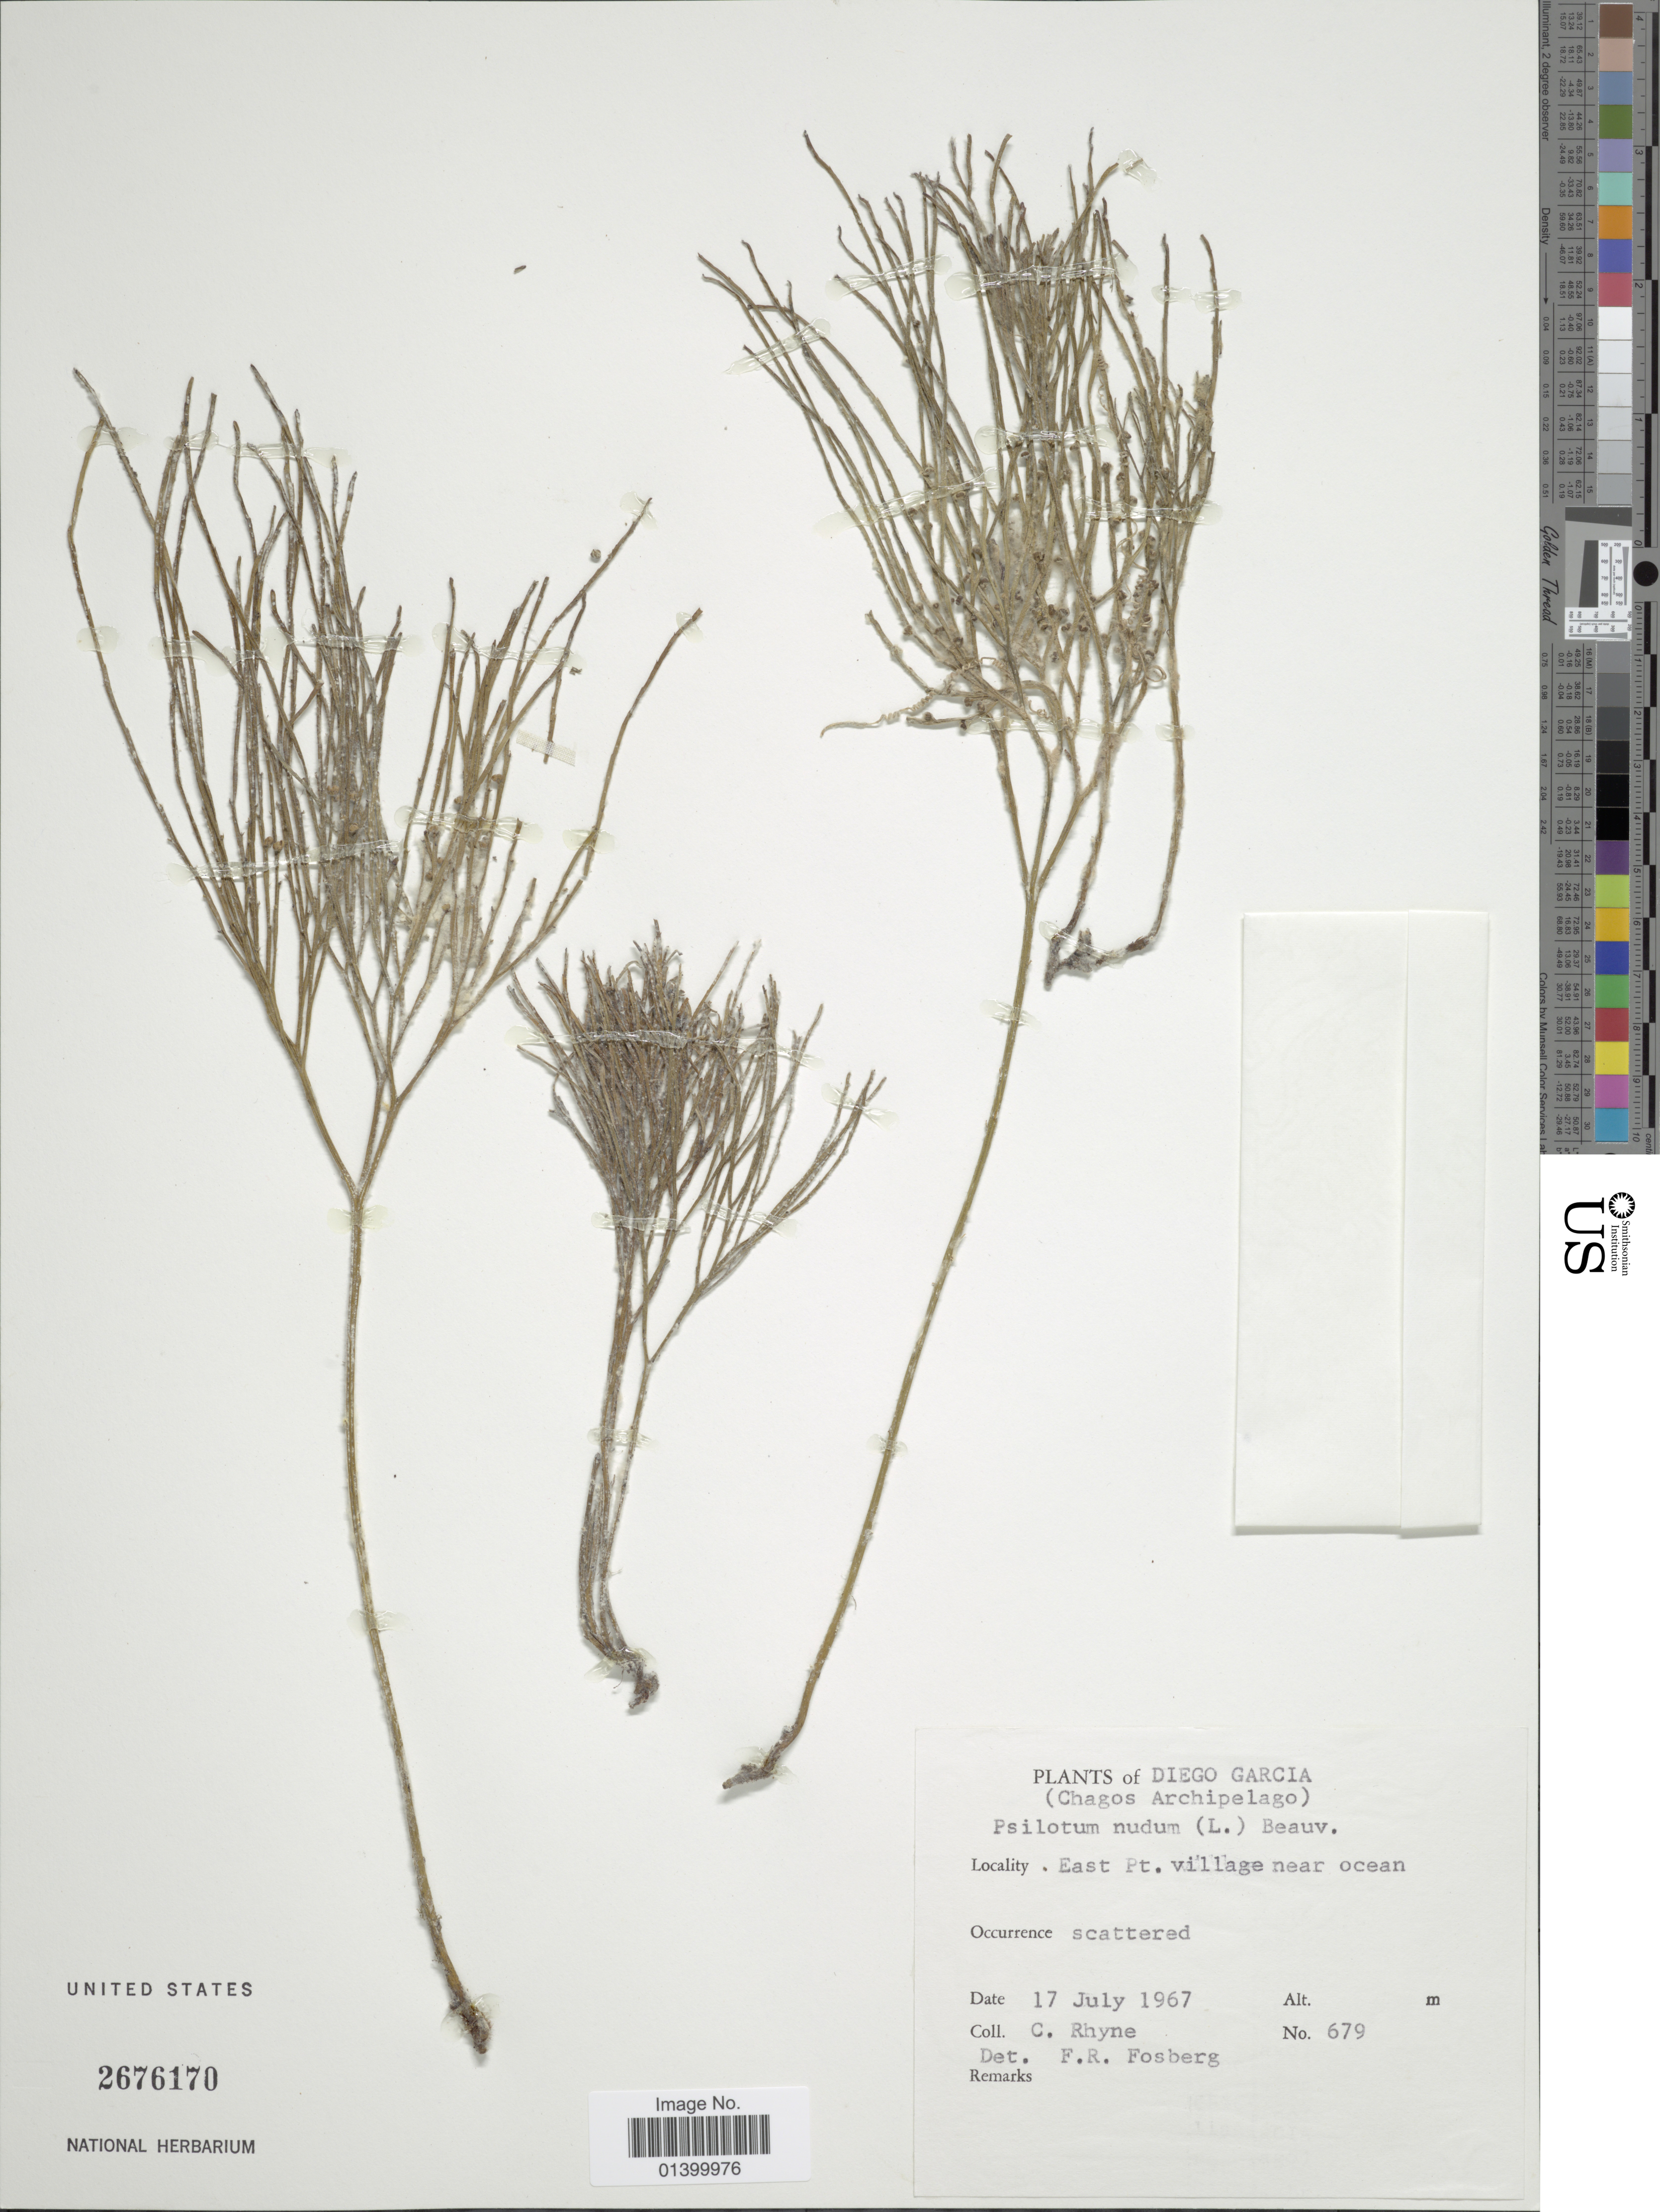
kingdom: Plantae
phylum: Tracheophyta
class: Polypodiopsida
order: Psilotales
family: Psilotaceae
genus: Psilotum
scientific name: Psilotum nudum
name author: (L.) P. Beauv.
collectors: C. Rhyne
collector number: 679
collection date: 1967-07-17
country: British Indian Ocean Territory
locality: Diego Garcia (Chagos Archipelago). East Pt. village near ocean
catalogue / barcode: US 2676170